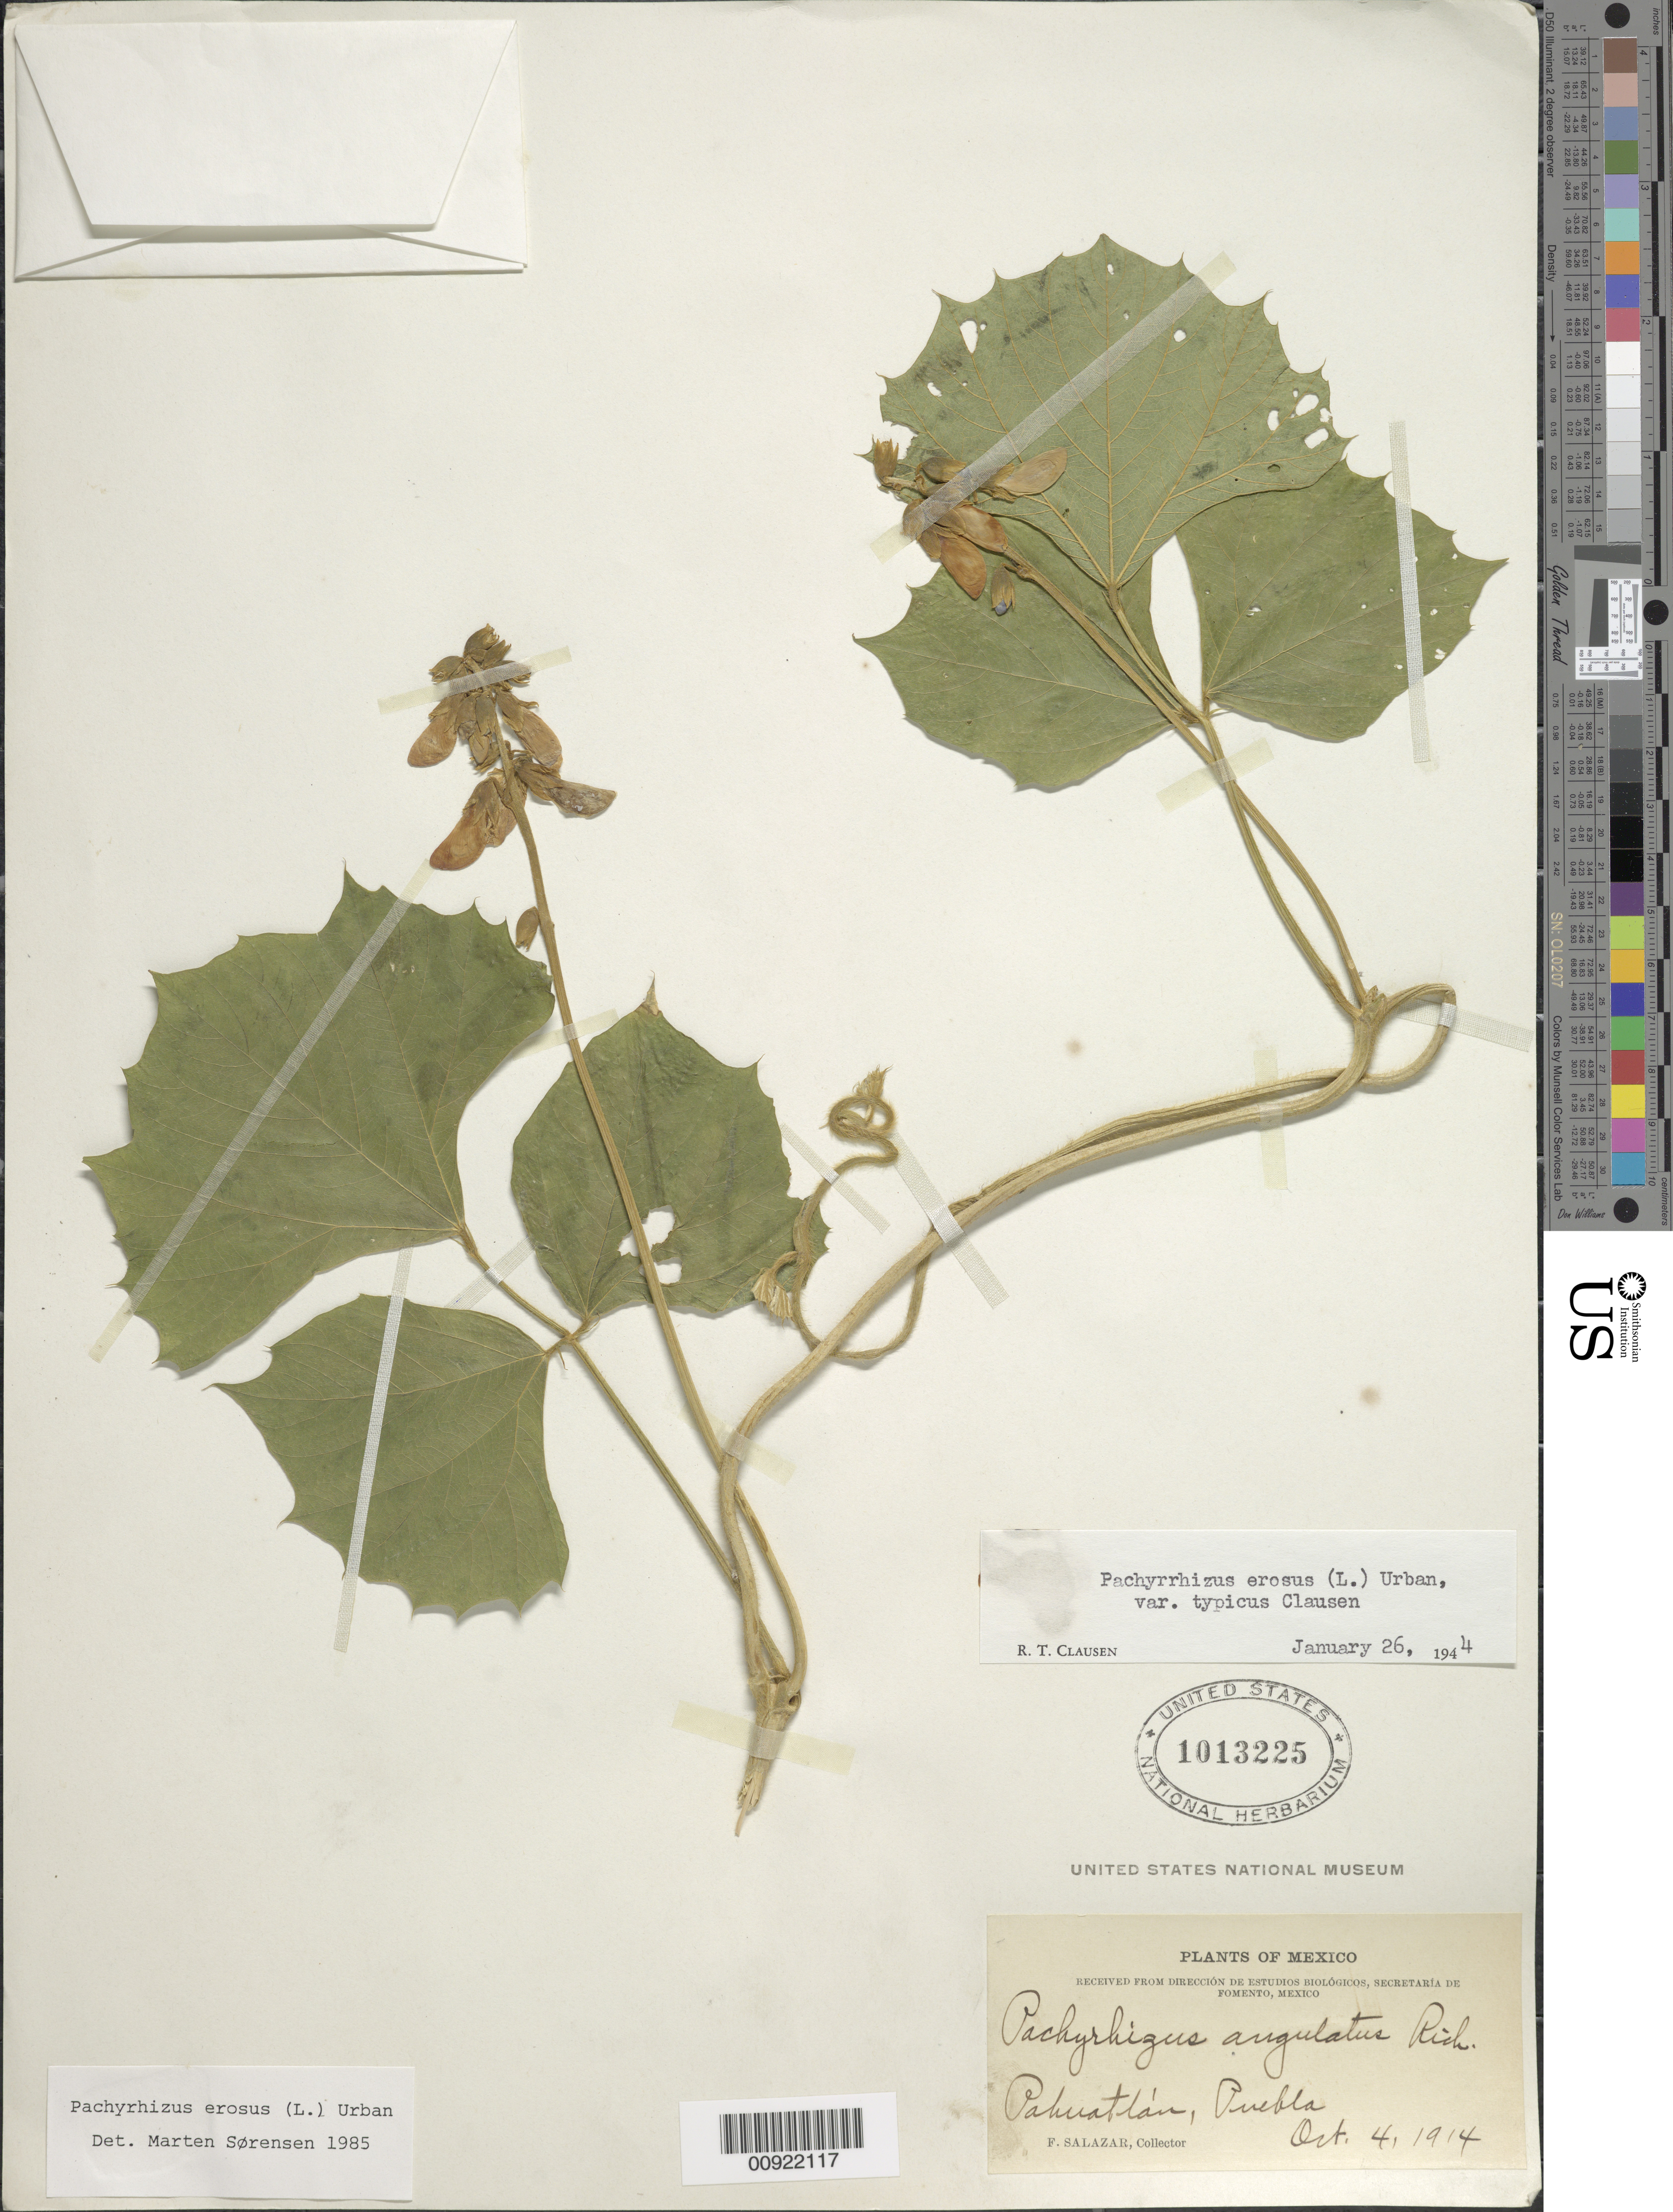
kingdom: Plantae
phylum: Tracheophyta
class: Magnoliopsida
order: Fabales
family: Fabaceae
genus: Pachyrhizus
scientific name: Pachyrhizus erosus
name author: (L.) Urb.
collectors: F. Salazar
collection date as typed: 04 Oct 1914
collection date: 1914-10-04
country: Mexico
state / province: Puebla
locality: Pahuatlán, Puebla.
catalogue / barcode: US 1013225